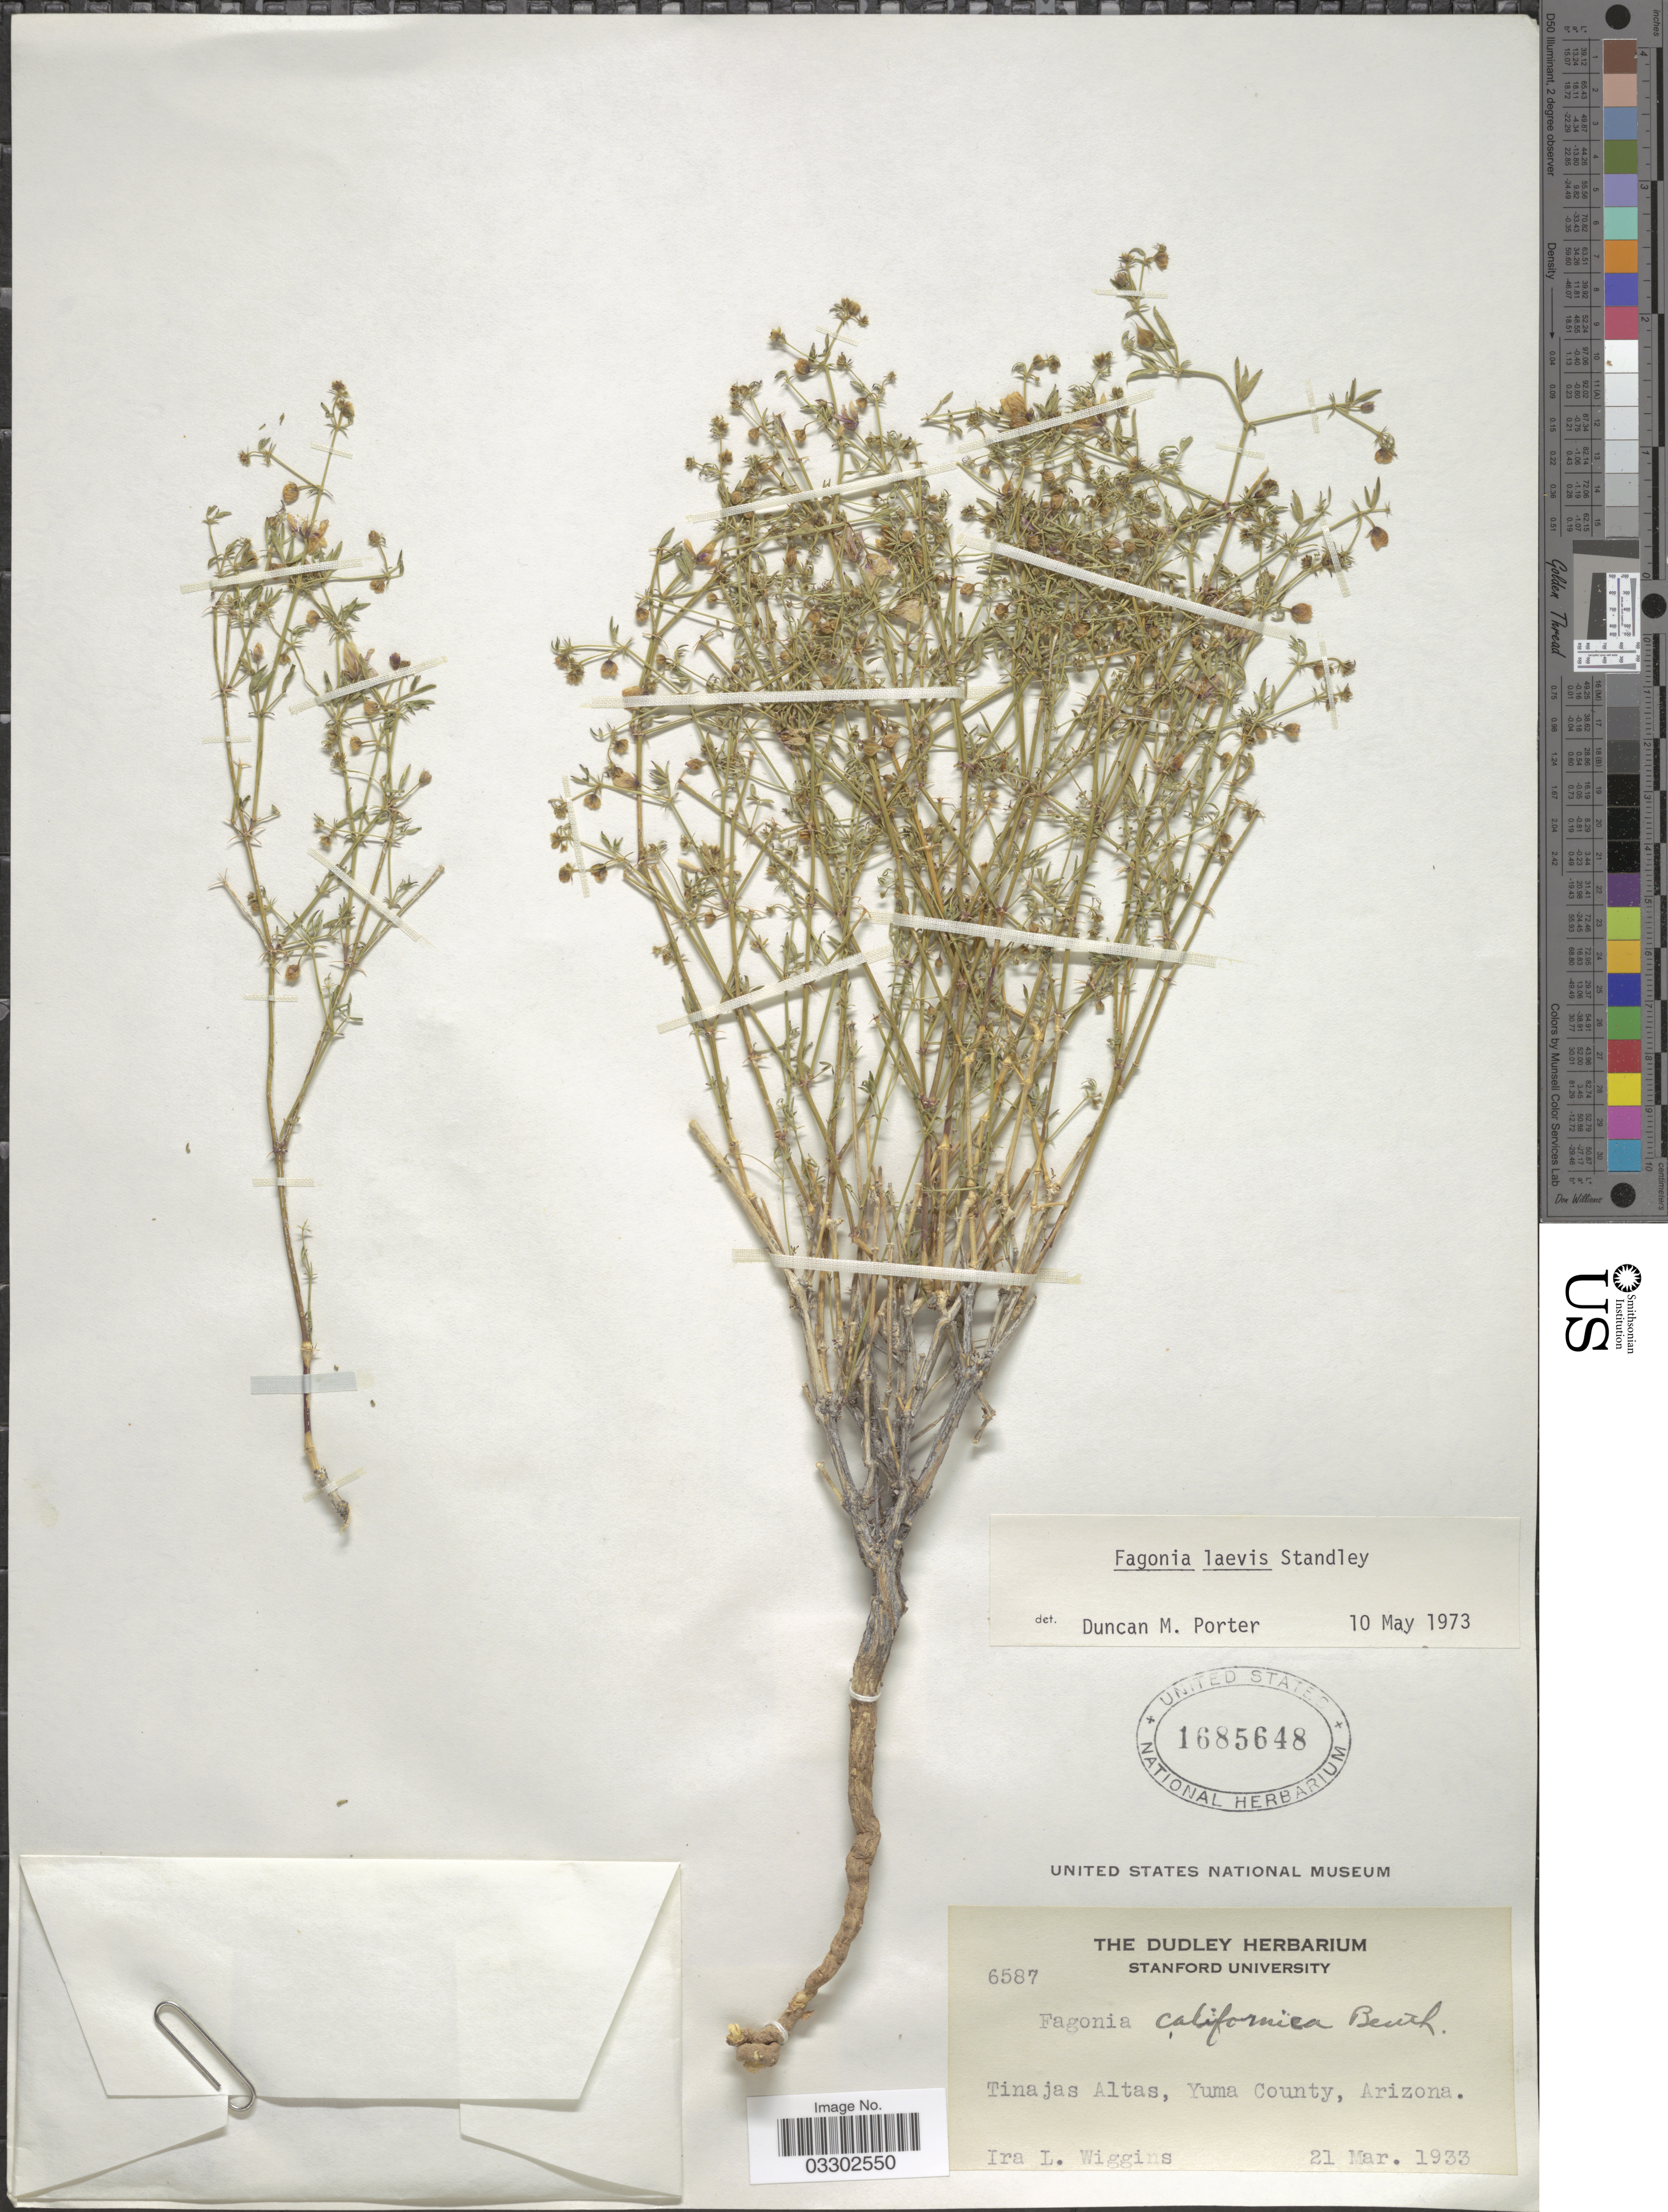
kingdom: Plantae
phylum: Tracheophyta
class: Magnoliopsida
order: Zygophyllales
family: Zygophyllaceae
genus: Fagonia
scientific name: Fagonia laevis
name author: Standl.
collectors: I. L. Wiggins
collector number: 6587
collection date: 1933-03-21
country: United States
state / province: Arizona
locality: Tinajas Altas, Yuma County.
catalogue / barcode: US 1685648